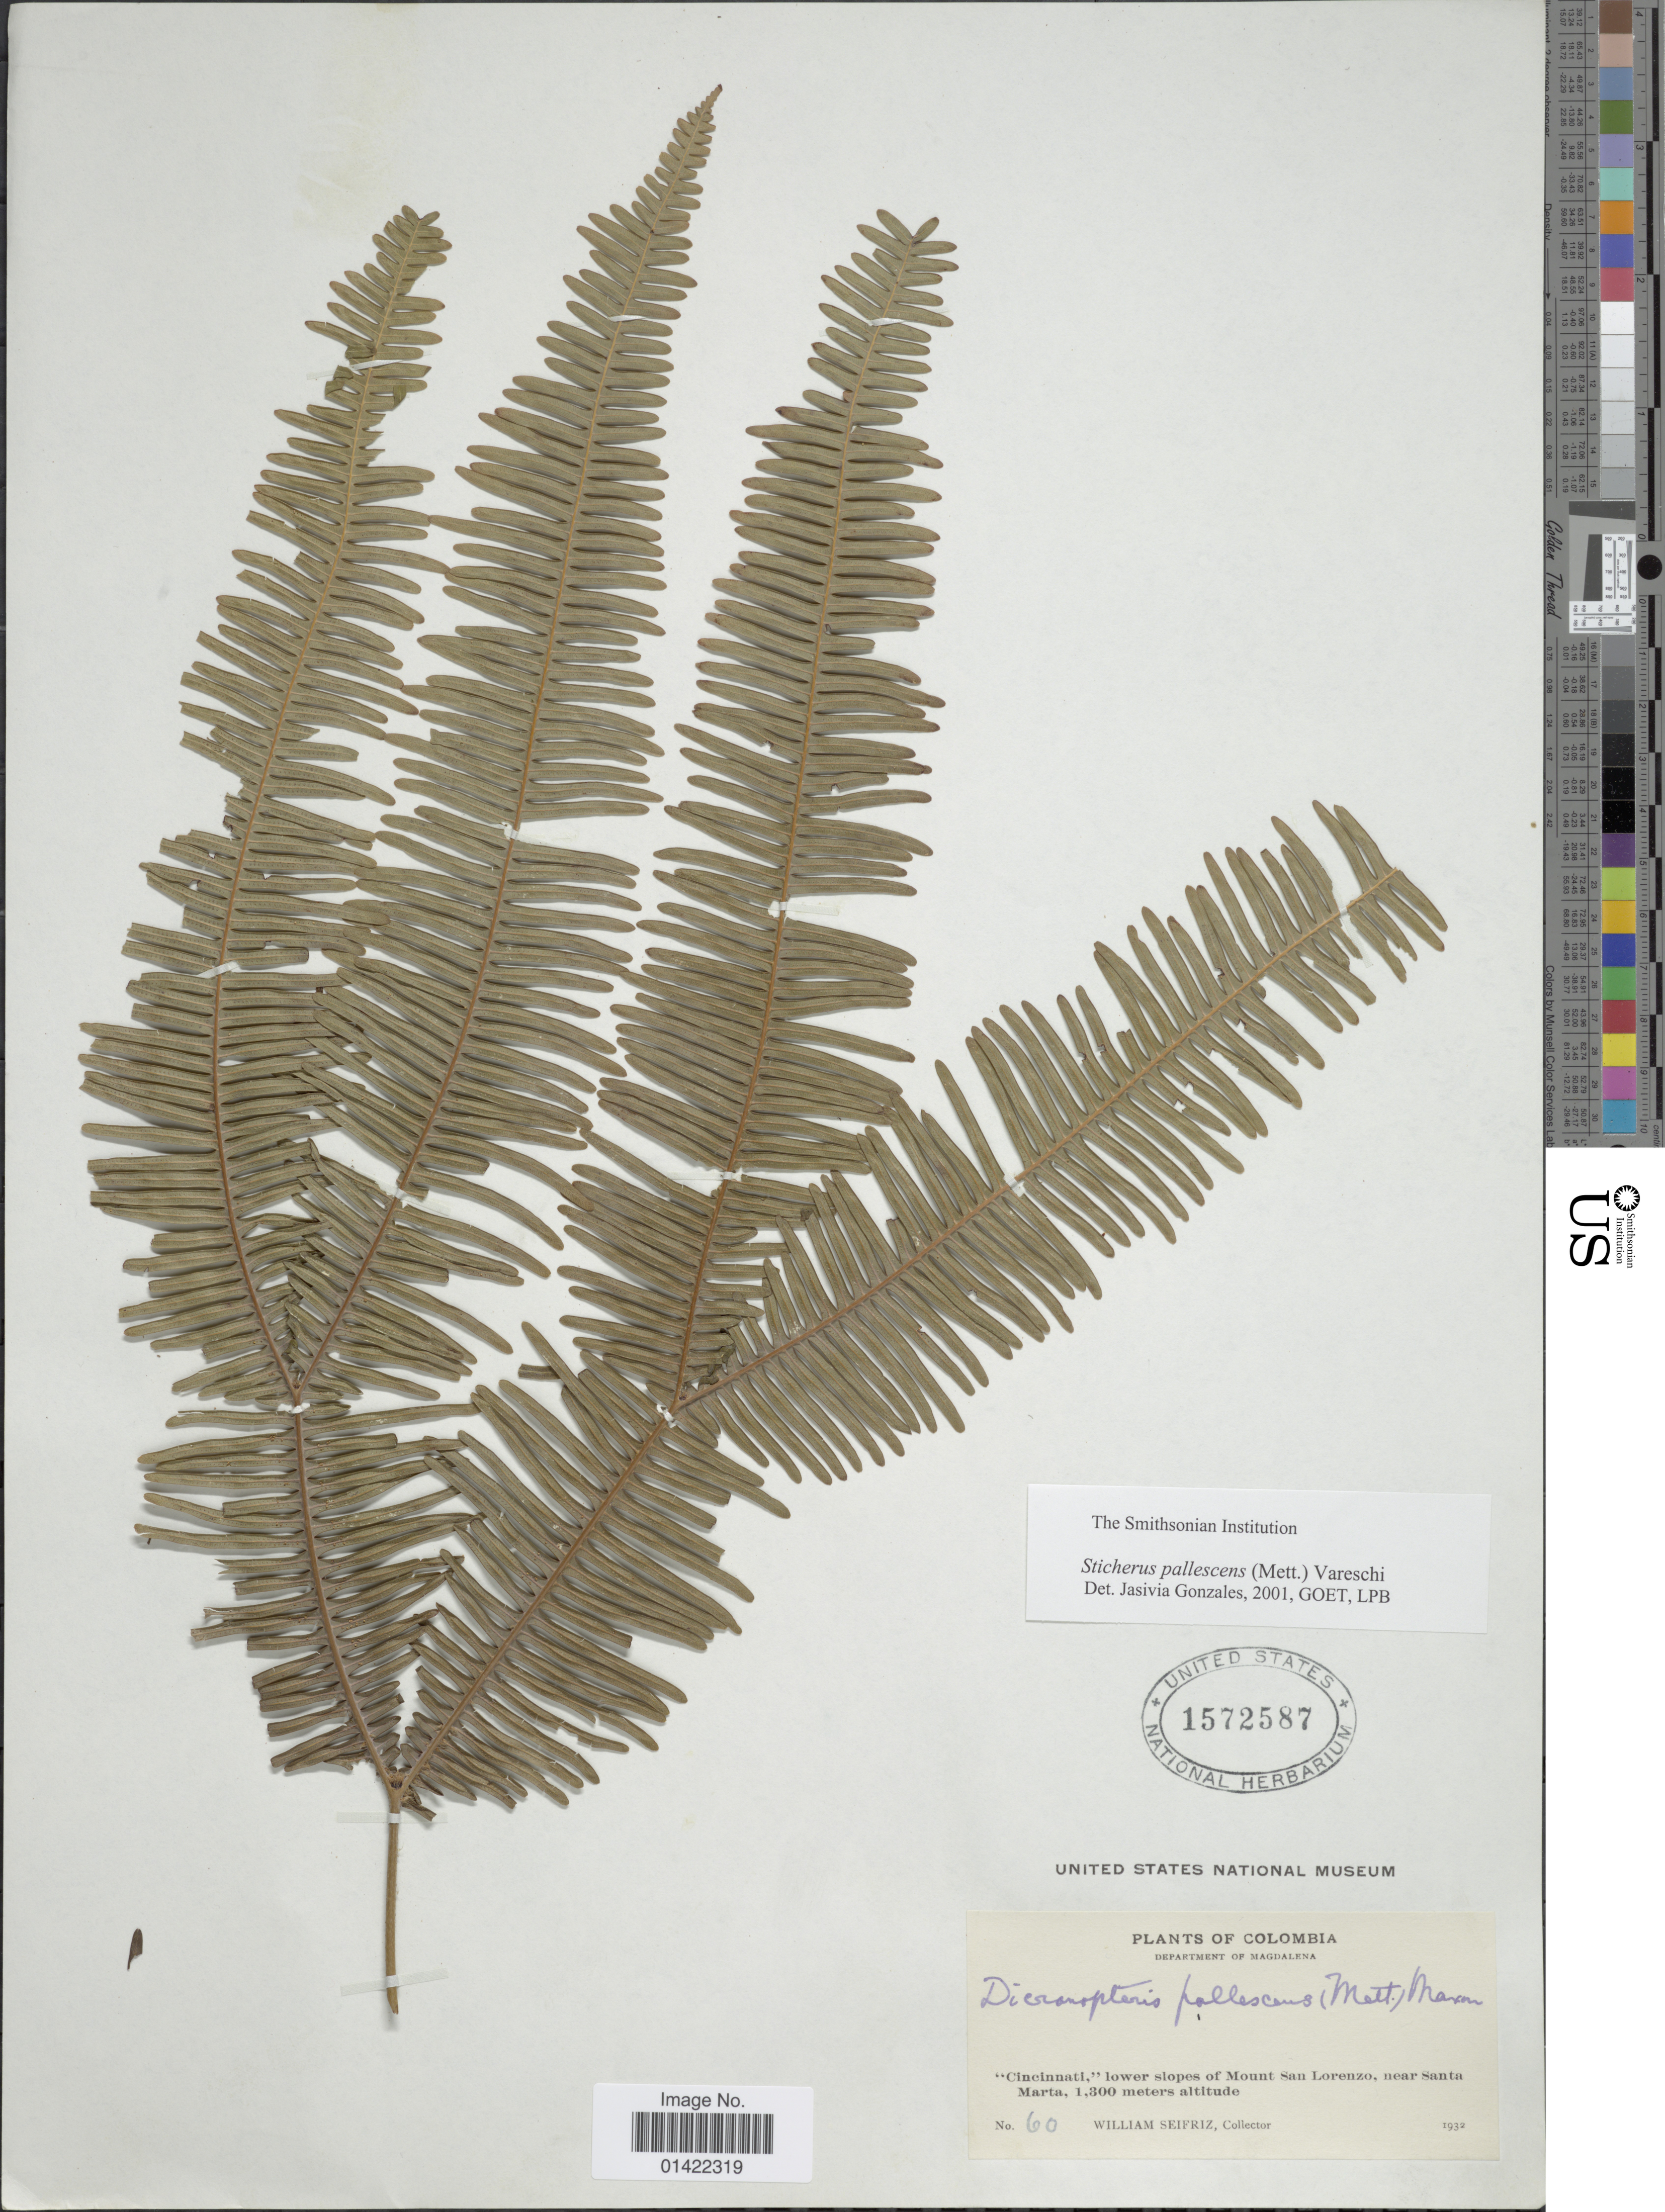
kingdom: Plantae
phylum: Tracheophyta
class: Polypodiopsida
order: Gleicheniales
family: Gleicheniaceae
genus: Sticherus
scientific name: Sticherus pallescens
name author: (Mett.) Vareschi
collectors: W. Seifriz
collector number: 60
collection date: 1932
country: Colombia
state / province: Magdalena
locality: Cincinnati,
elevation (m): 1300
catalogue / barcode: US 1572587